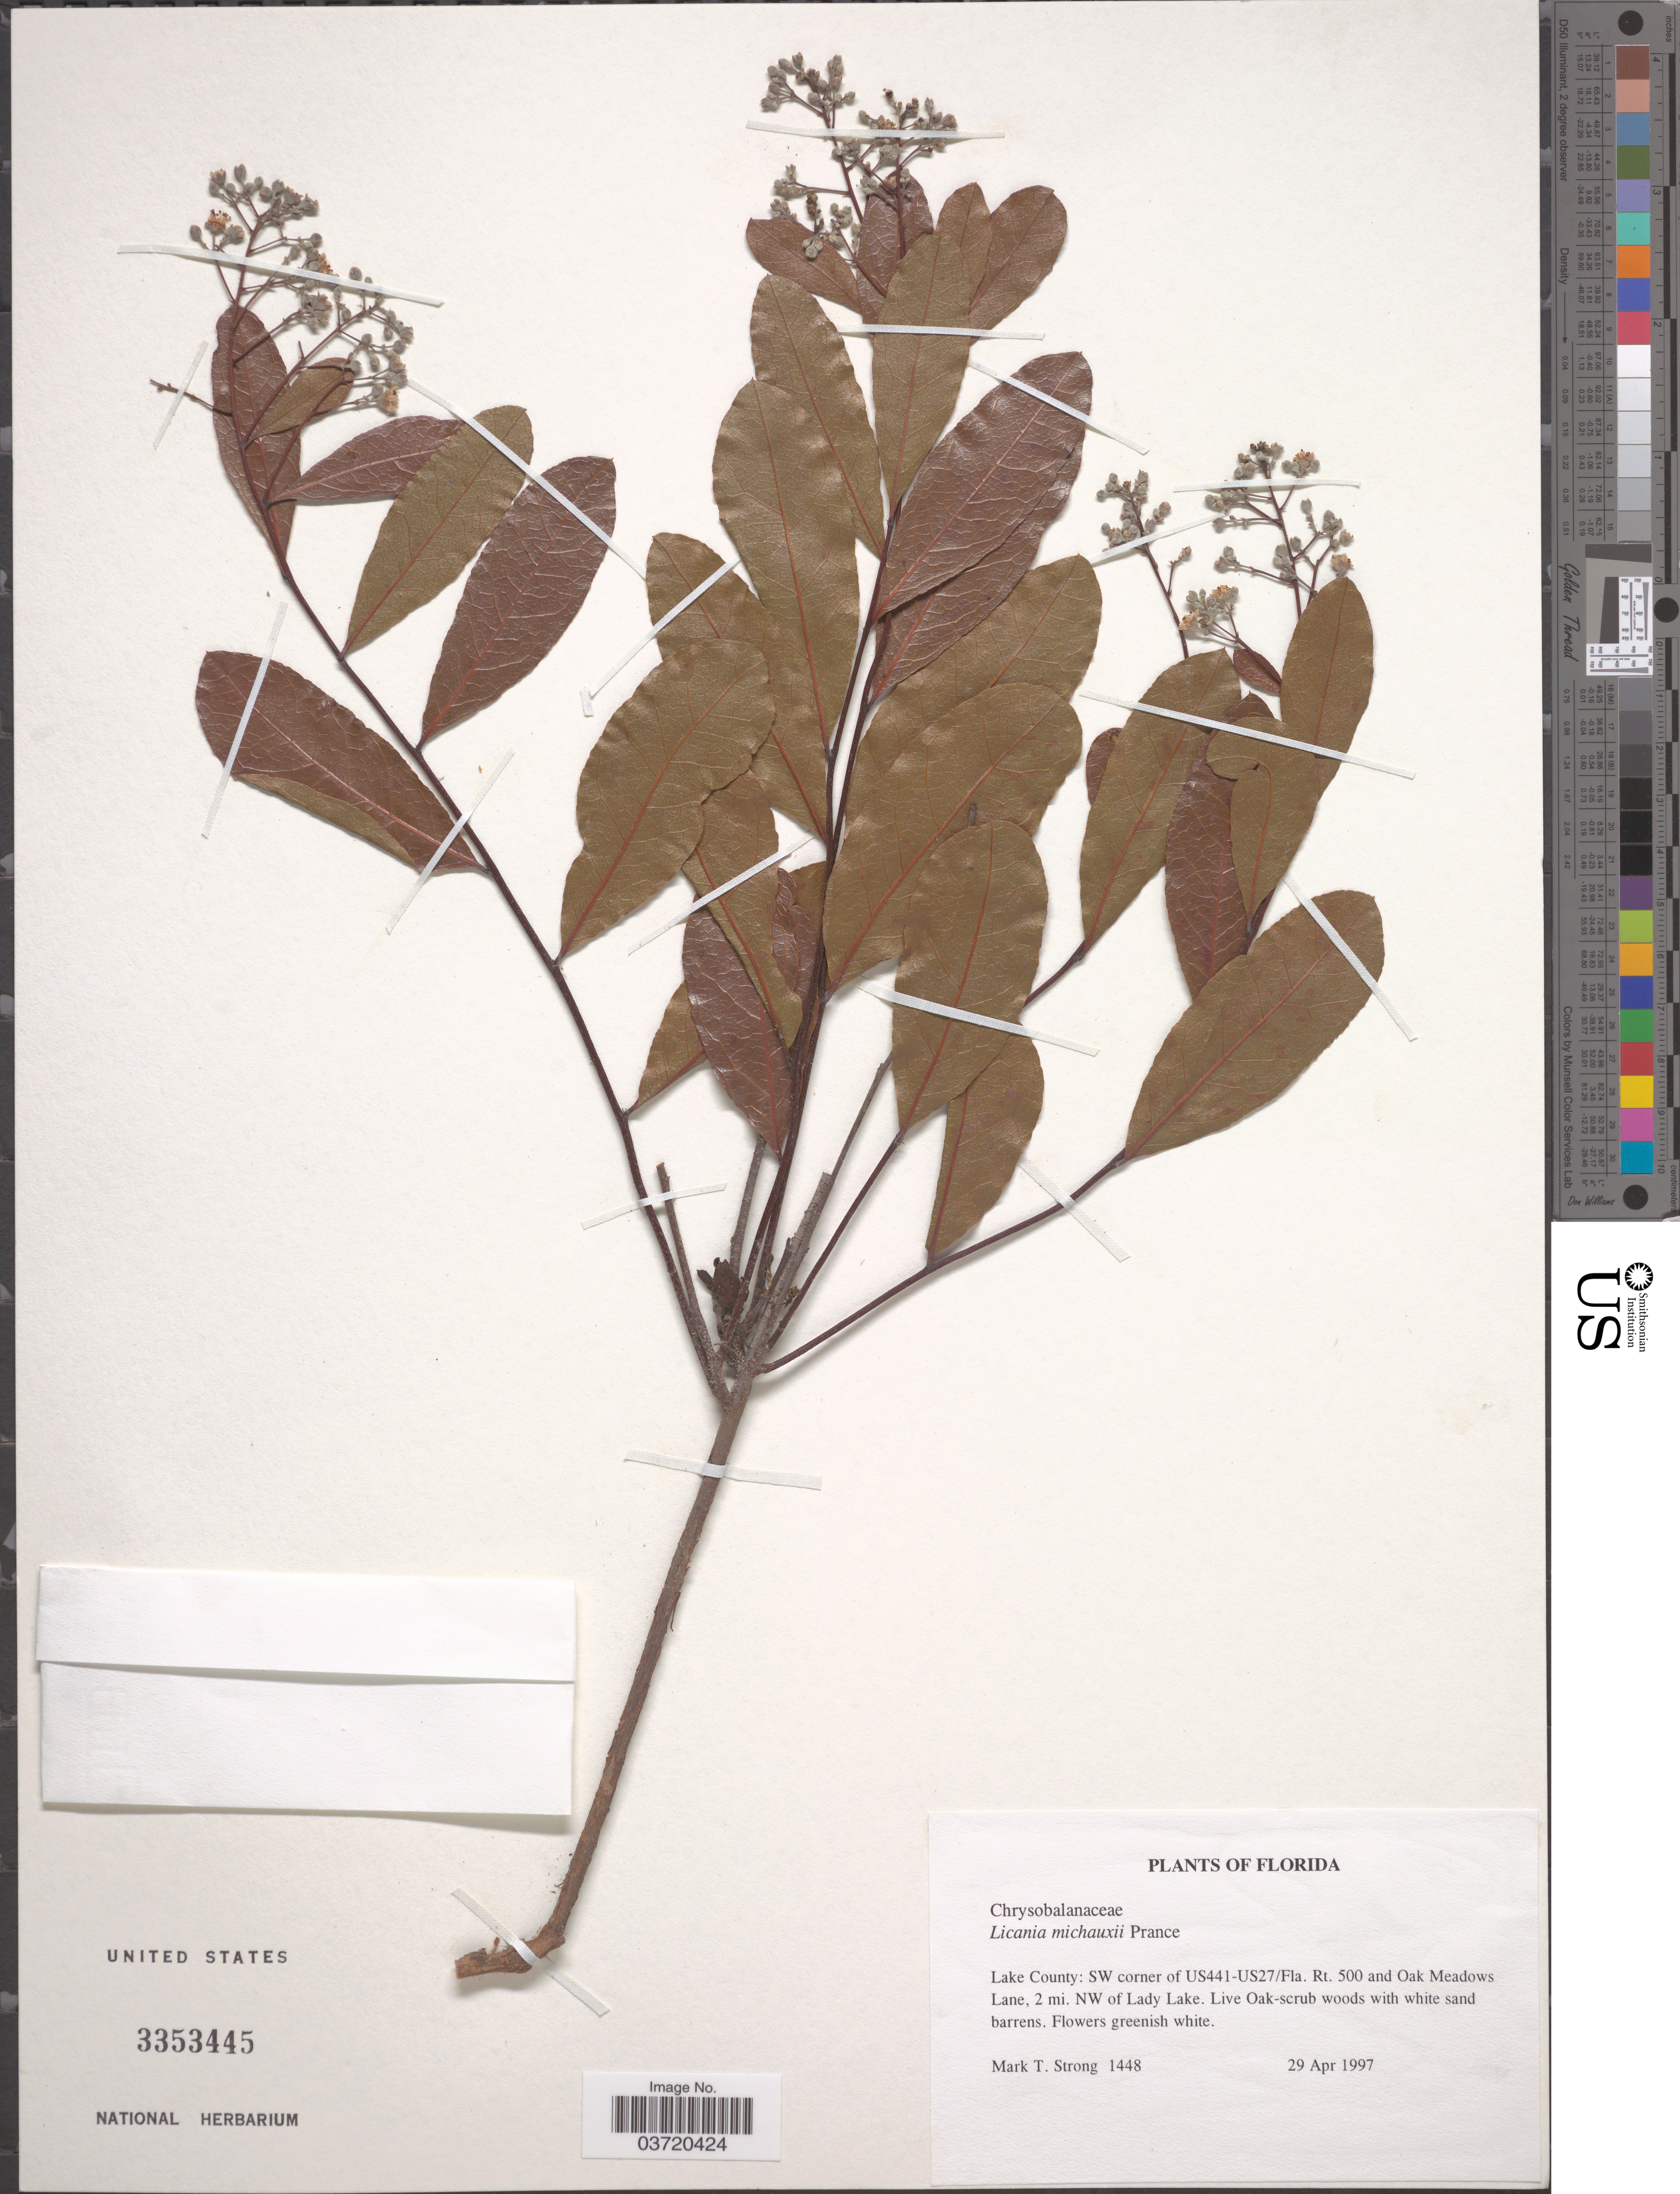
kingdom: Plantae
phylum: Tracheophyta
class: Magnoliopsida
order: Malpighiales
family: Chrysobalanaceae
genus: Geobalanus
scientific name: Geobalanus oblongifolius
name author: (Michx.) Small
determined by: Strong, M. T., (US), Smithsonian Institution - National Museum of Natural History (UNITED STATES)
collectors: M. T. Strong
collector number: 1448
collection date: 1997-04-29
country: United States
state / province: Florida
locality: Lake County: SW corner of US441-US27/Fla. Rt. 500 and Oak Meadows Lane, 2 mi. NW of Lady Lake.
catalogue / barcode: US 3353445